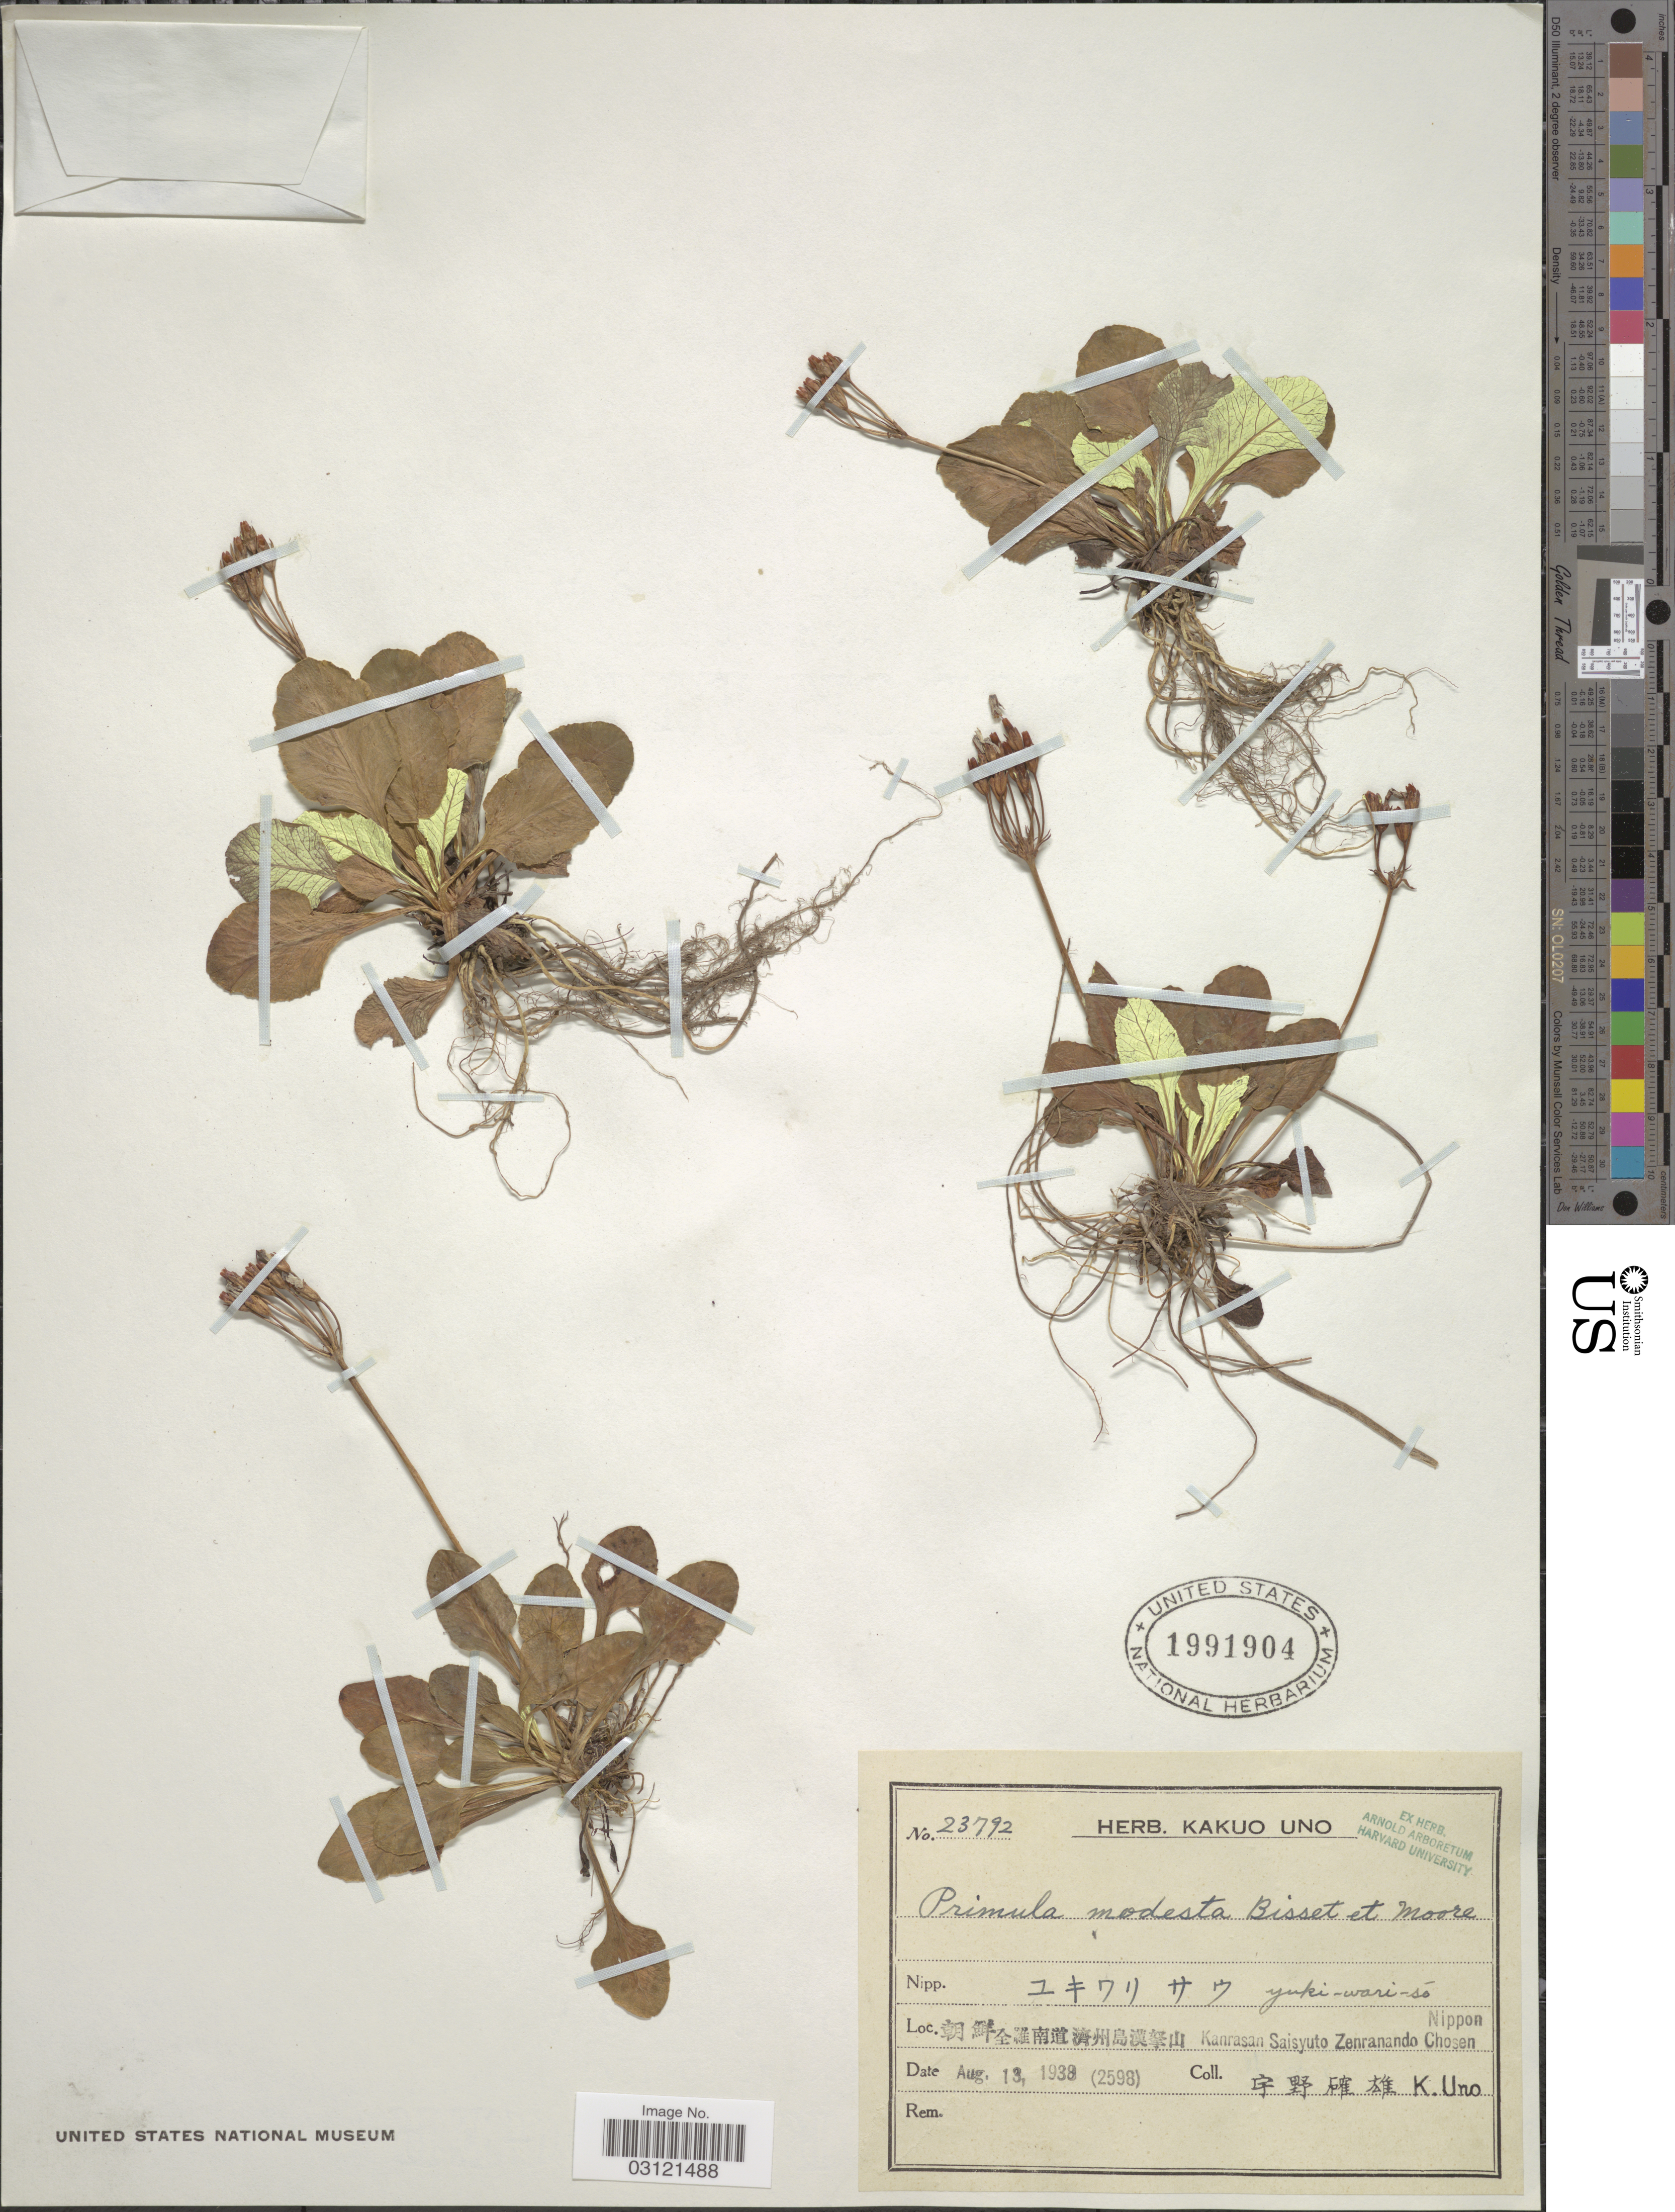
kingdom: Plantae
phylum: Tracheophyta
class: Magnoliopsida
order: Ericales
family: Primulaceae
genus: Primula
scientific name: Primula modesta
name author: Bisset & S. Moore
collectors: K. Uno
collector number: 23792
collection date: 1938-08-13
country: Japan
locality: Kanrasan Saisyuto Zenranando Chosen, Nippon.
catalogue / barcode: US 1991904